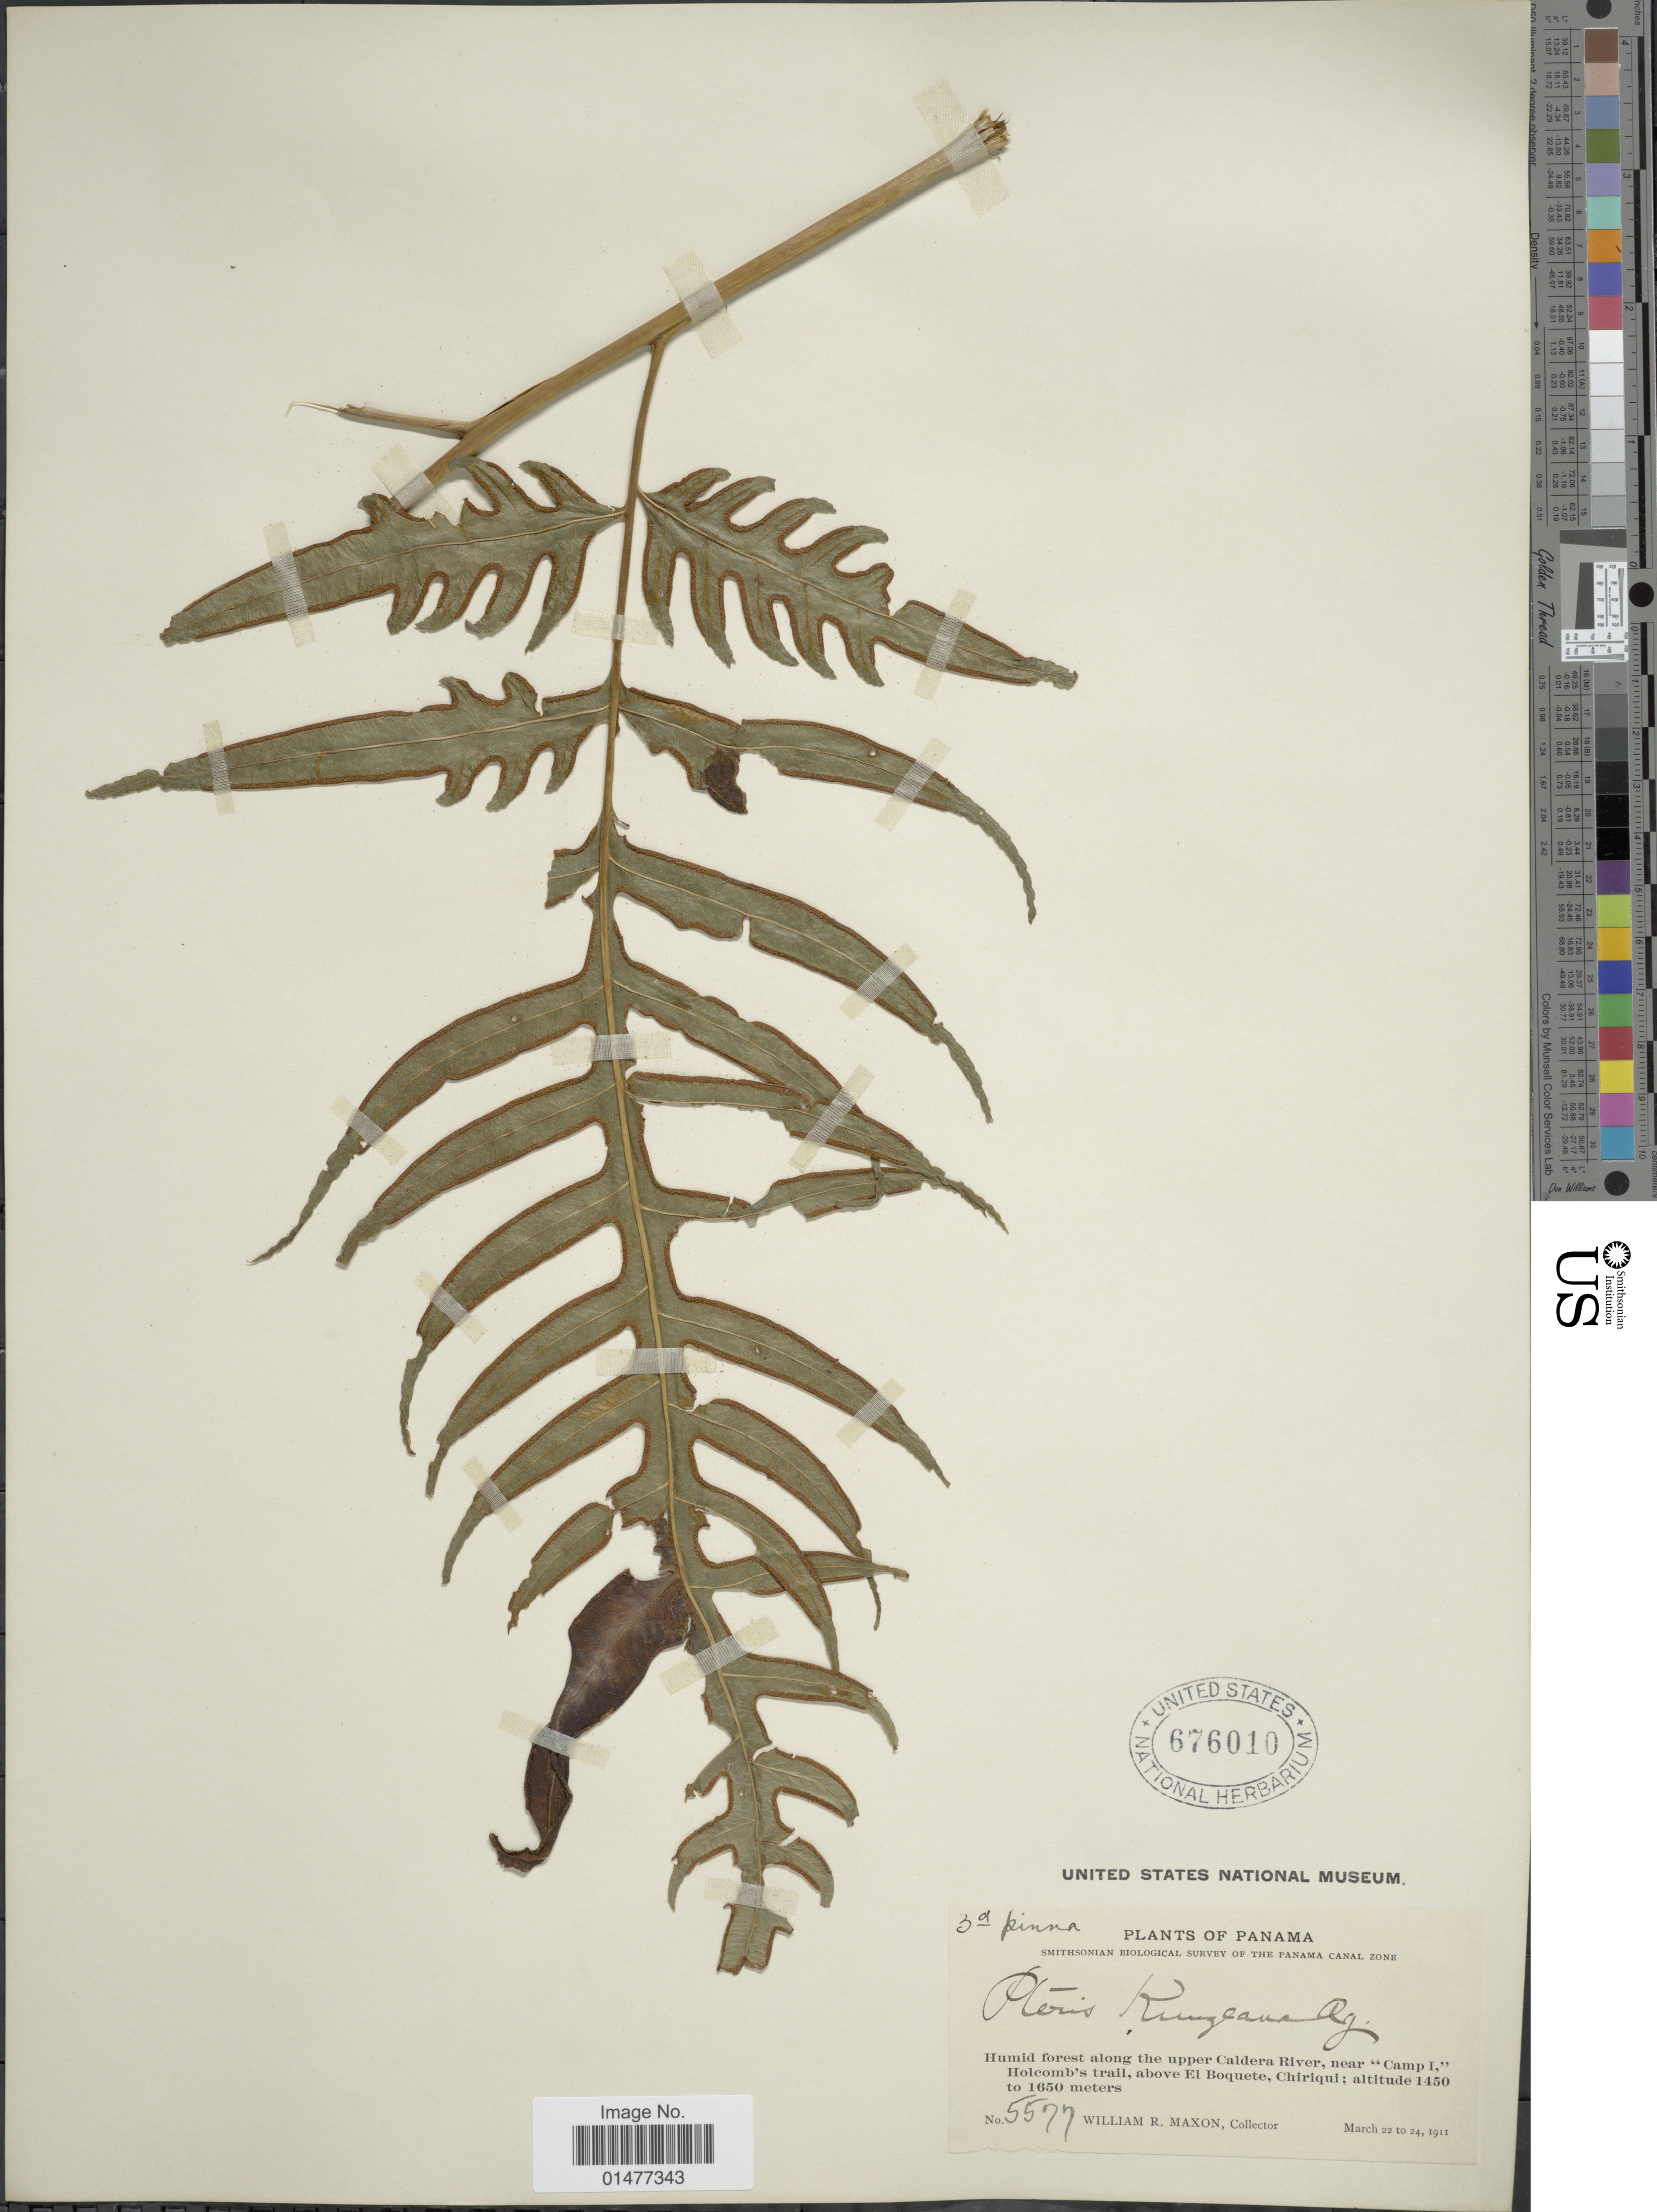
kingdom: Plantae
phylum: Tracheophyta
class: Polypodiopsida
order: Polypodiales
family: Pteridaceae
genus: Pteris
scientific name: Pteris altissima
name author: Poir.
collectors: W. R. Maxon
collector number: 5577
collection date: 1911-03-22/1911-03-24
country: Panama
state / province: Chiriqui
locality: Plants of Panama, Humid forest along the upper Caldera River, near " Camp 1, " Holcomb's trail, above el Boquete, Chiriqui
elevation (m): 1450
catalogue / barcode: US 676010